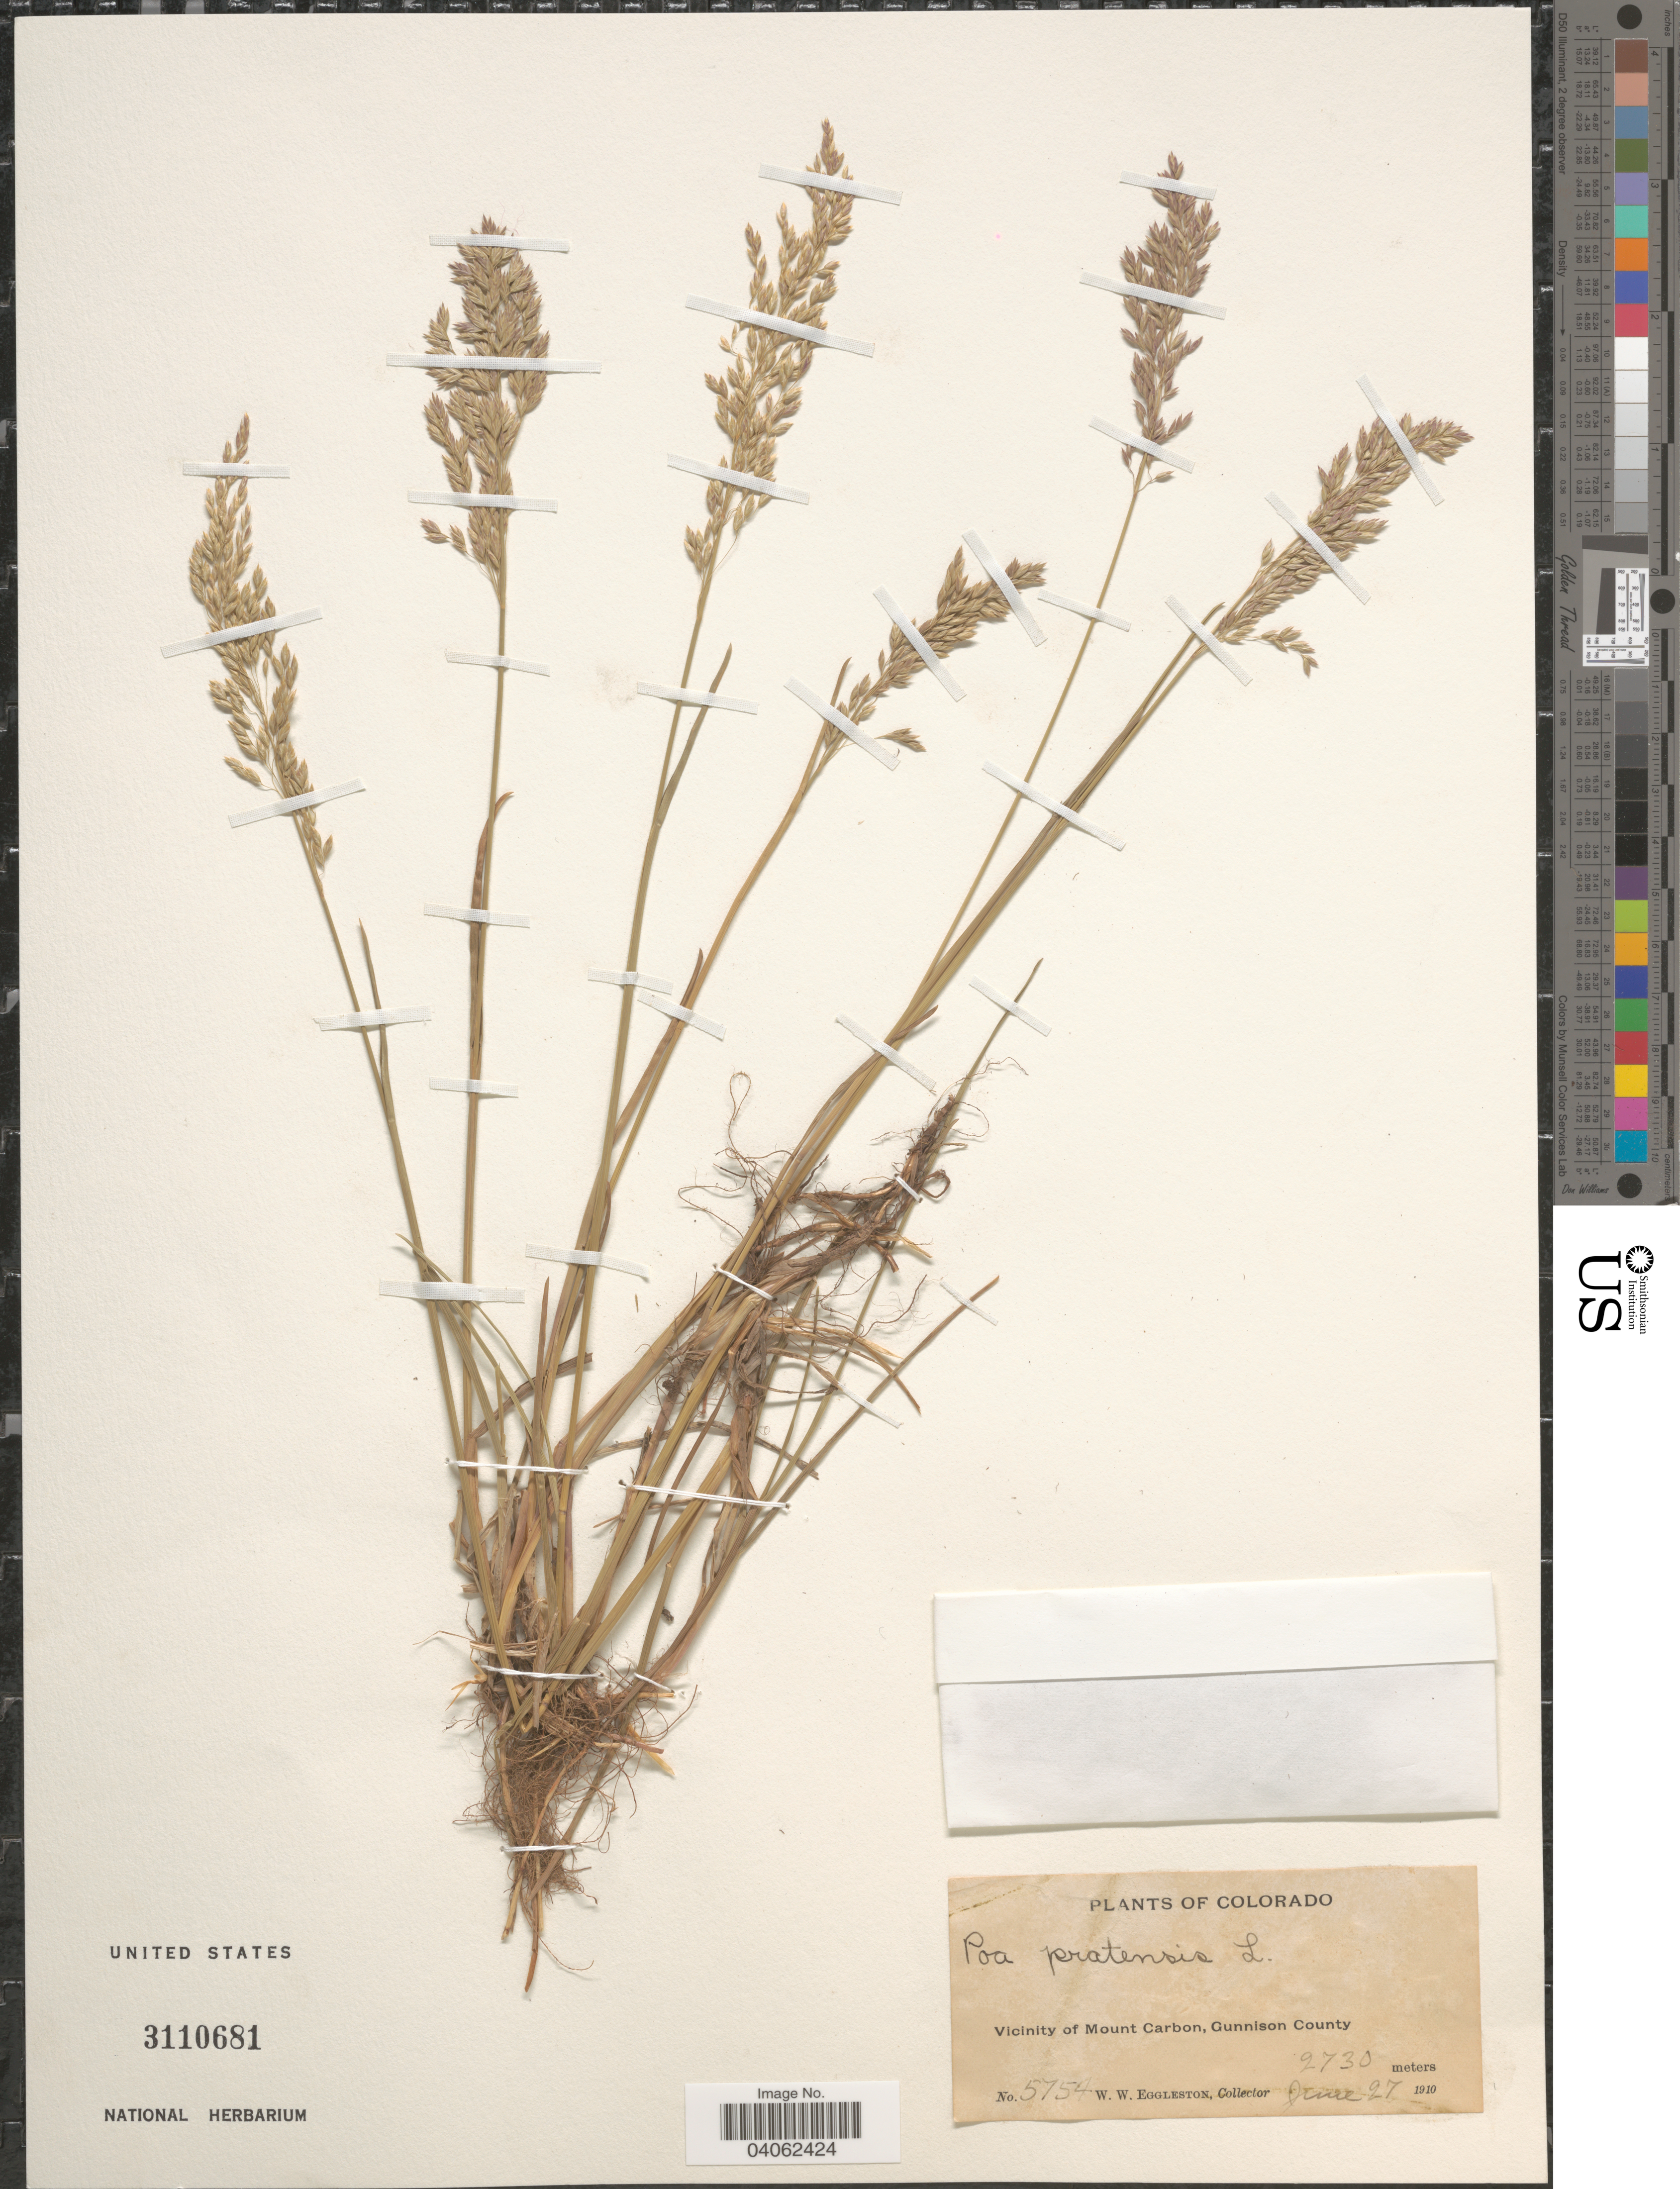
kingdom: Plantae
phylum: Tracheophyta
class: Liliopsida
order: Poales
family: Poaceae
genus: Poa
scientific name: Poa pratensis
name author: L.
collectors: W. W. Eggleston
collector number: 5754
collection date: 1910-06-27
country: United States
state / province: Colorado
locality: Vicinity of Mount Carbon, Gunnison County.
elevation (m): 2730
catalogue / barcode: US 3110681